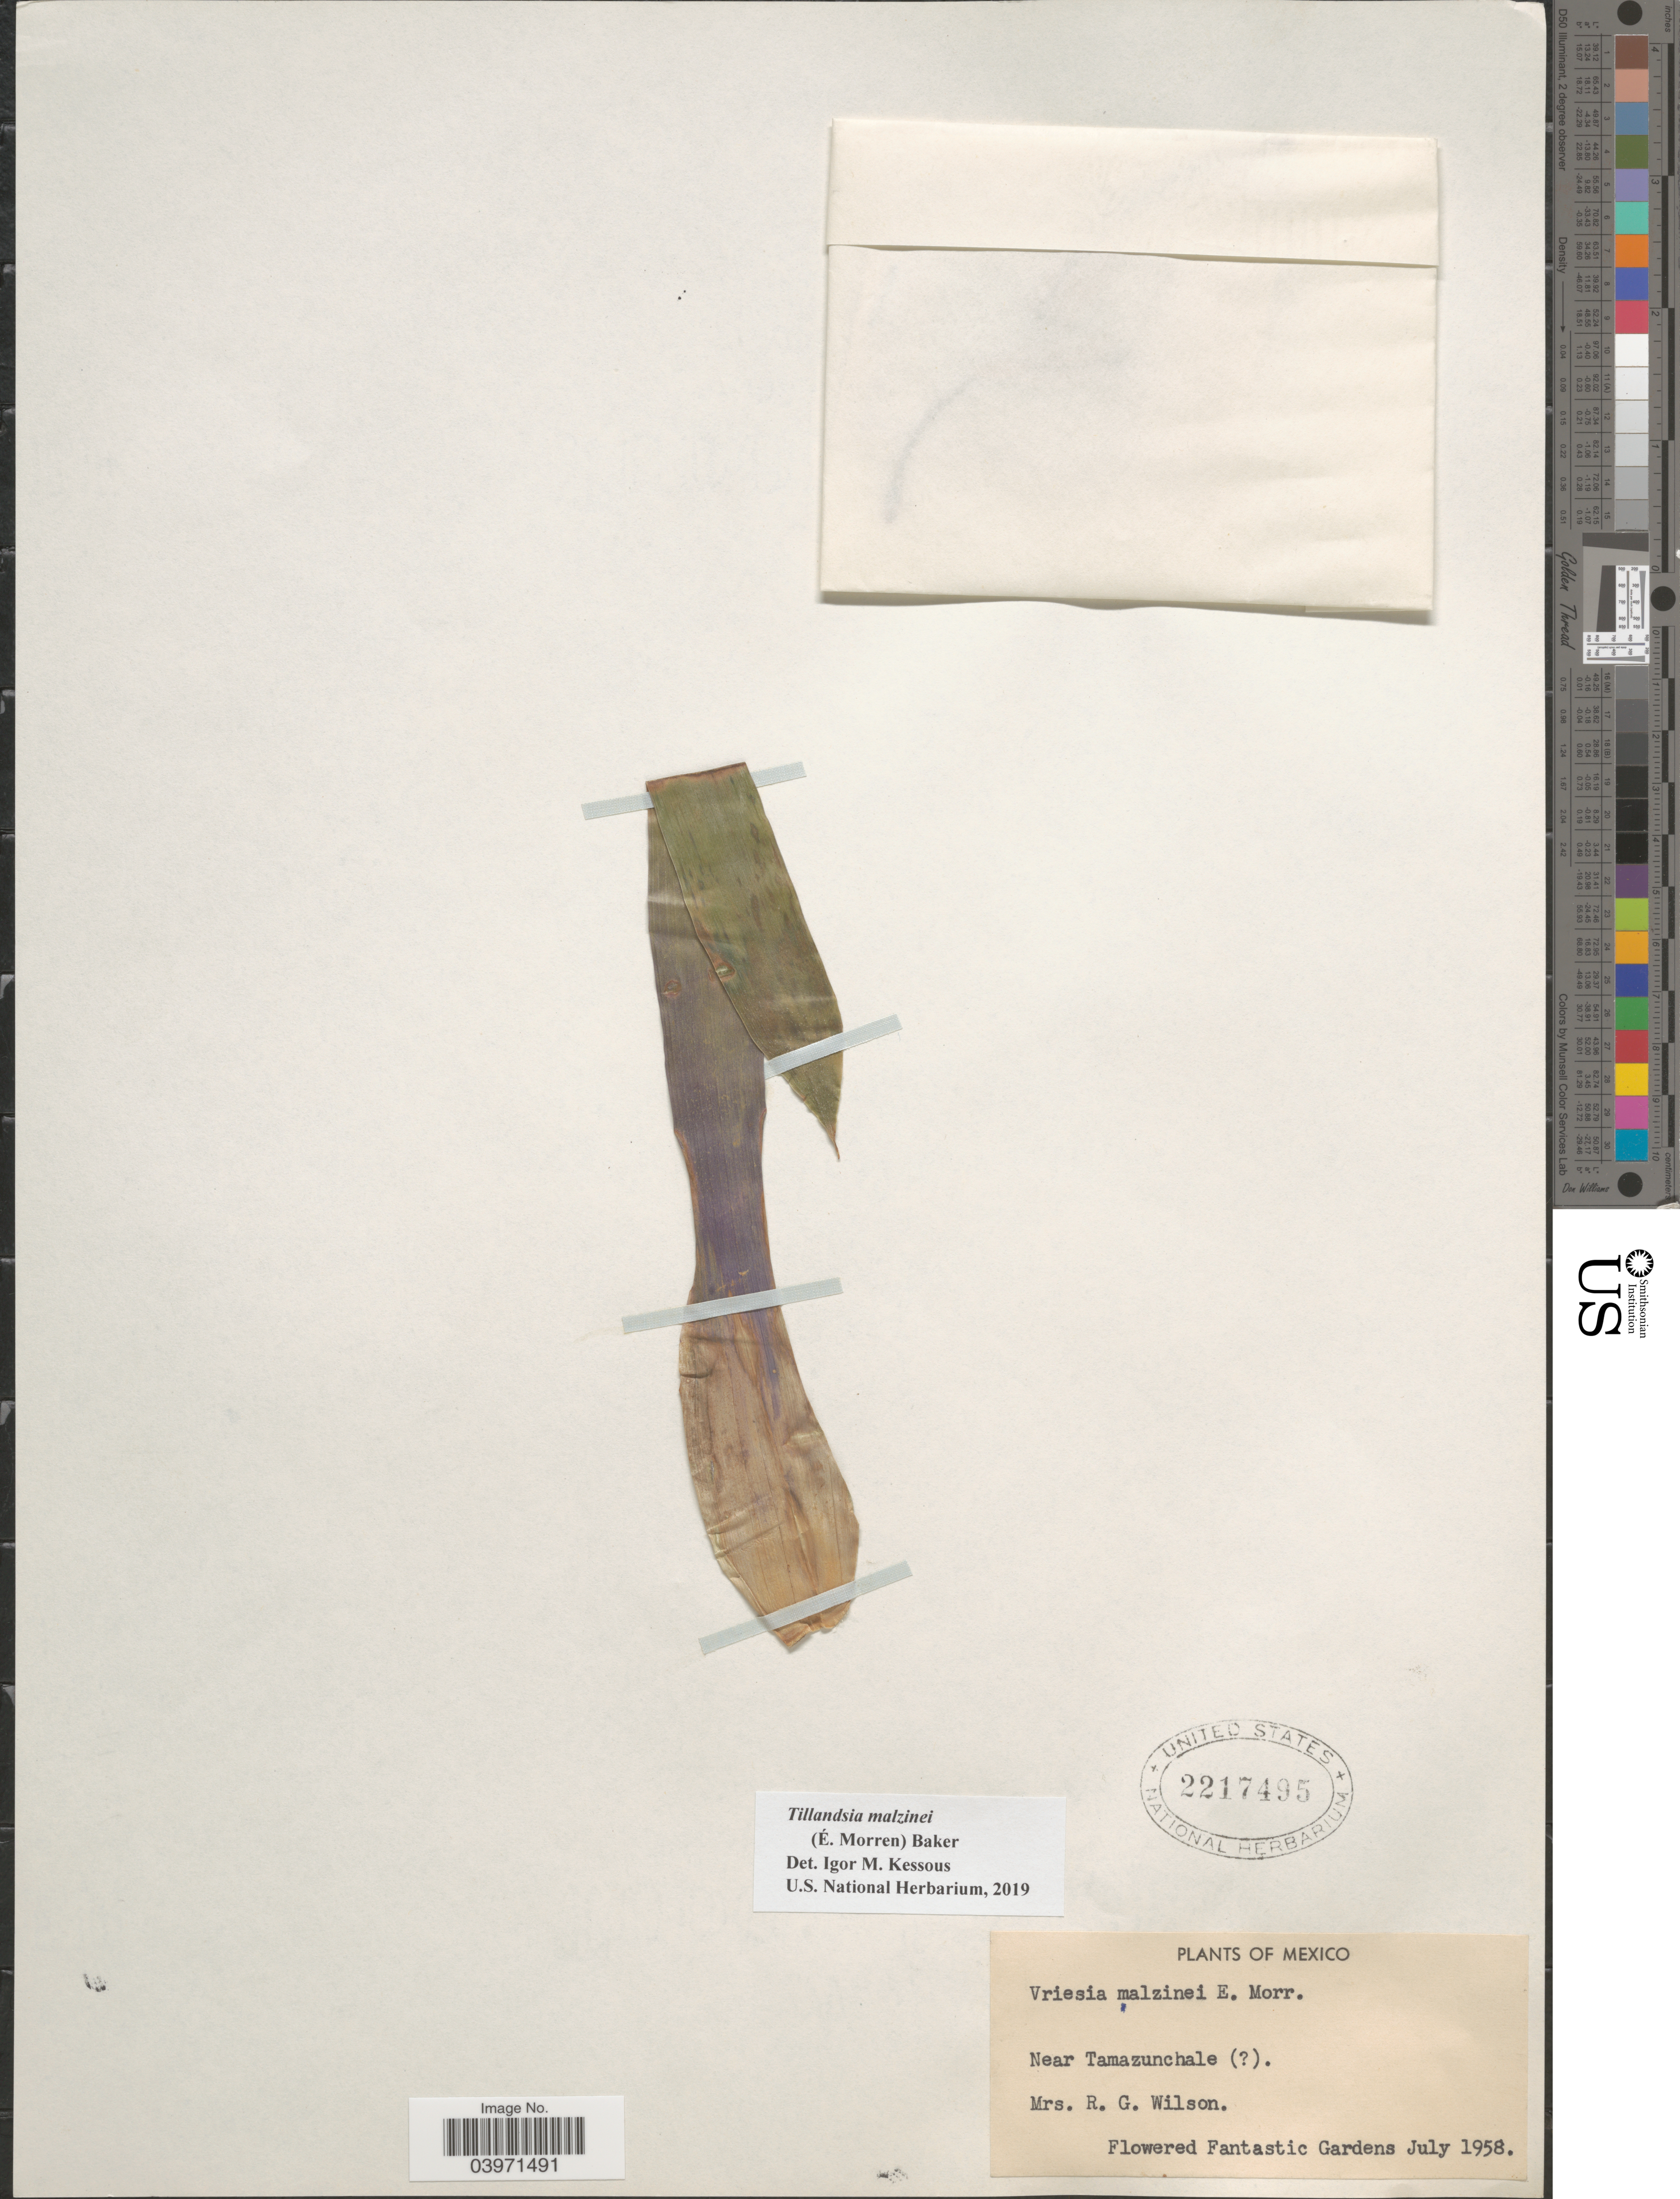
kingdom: Plantae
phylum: Tracheophyta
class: Liliopsida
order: Poales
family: Bromeliaceae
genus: Tillandsia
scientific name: Tillandsia malzinei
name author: (É. Morren) Baker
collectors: R. G. Wilson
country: Mexico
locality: Near Tamazunchale. Flowered Fantastic Gardens.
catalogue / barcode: US 2217495